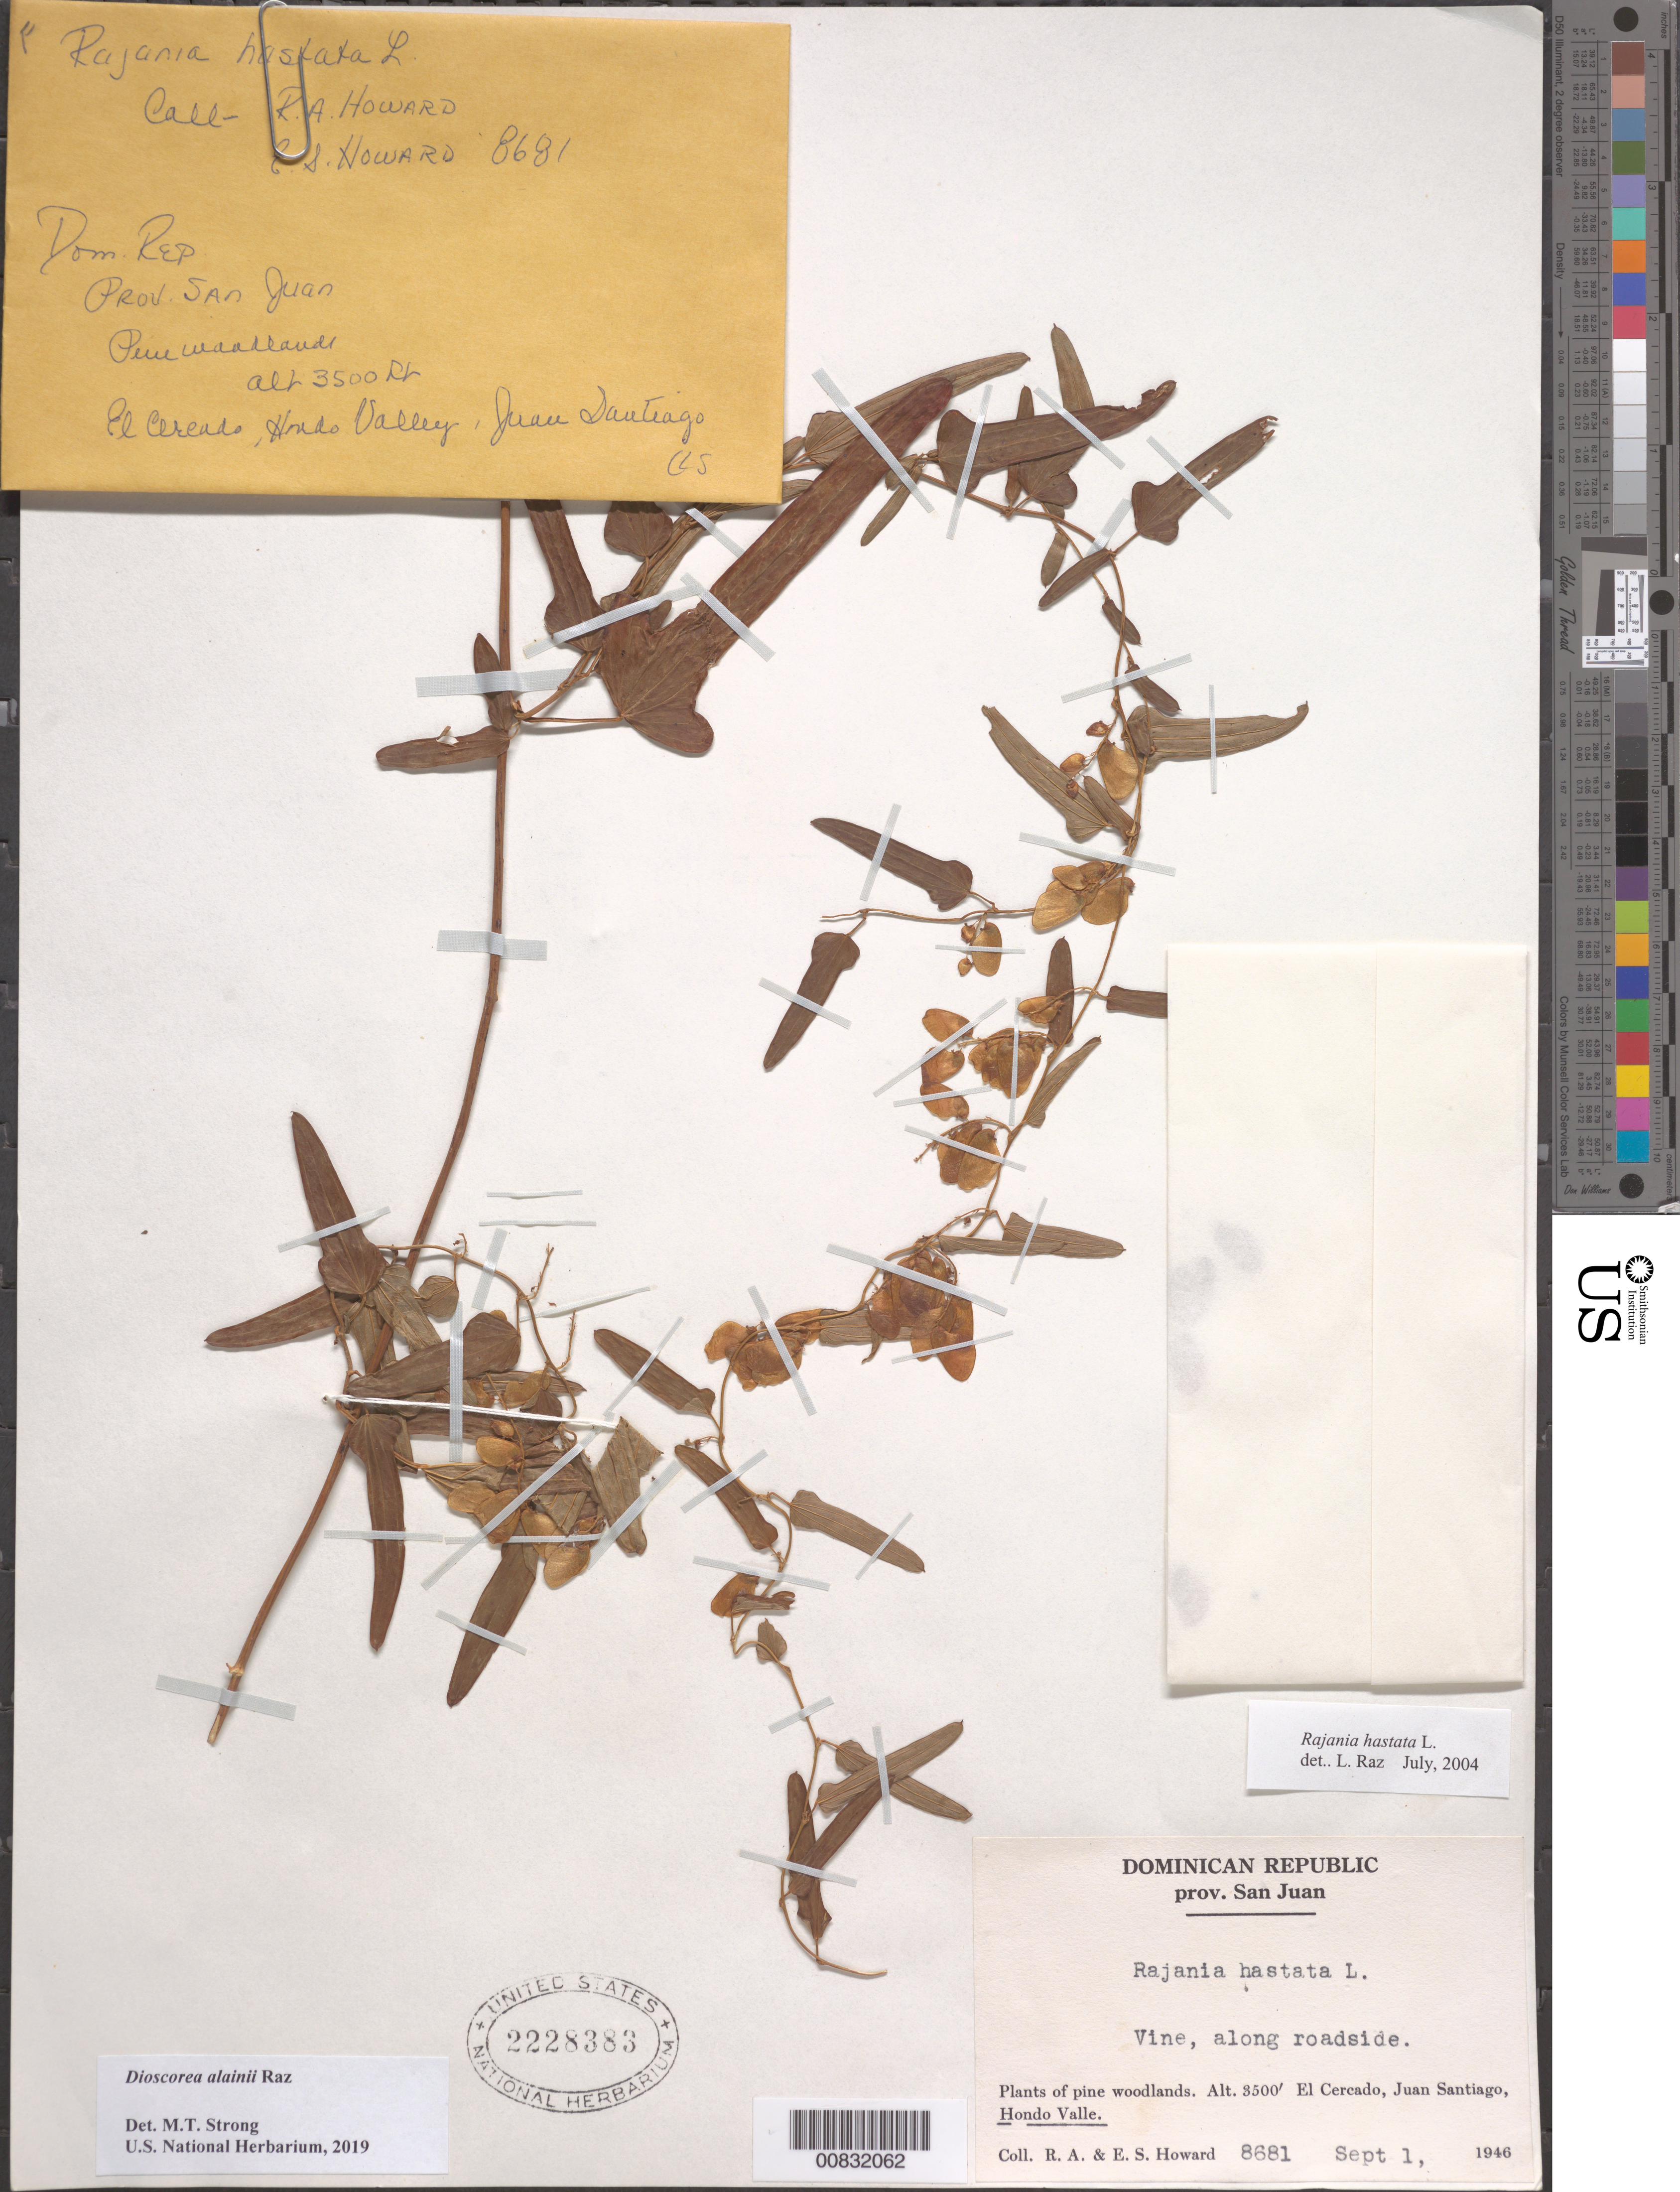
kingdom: Plantae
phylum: Tracheophyta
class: Liliopsida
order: Dioscoreales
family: Dioscoreaceae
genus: Dioscorea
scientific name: Dioscorea alainii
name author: Raz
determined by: Strong, M. T., (US), Smithsonian Institution - National Museum of Natural History (UNITED STATES)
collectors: R. A. Howard & E. S. Howard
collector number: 8681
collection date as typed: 01 Sep 1946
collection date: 1946-09-01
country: Dominican Republic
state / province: San Juan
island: Hispaniola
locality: El Cercado, Juan Santiago, Hondo Valle. Along roadside.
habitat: Plants of pine woodlands.Along roadside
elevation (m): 1067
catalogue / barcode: US 2228383